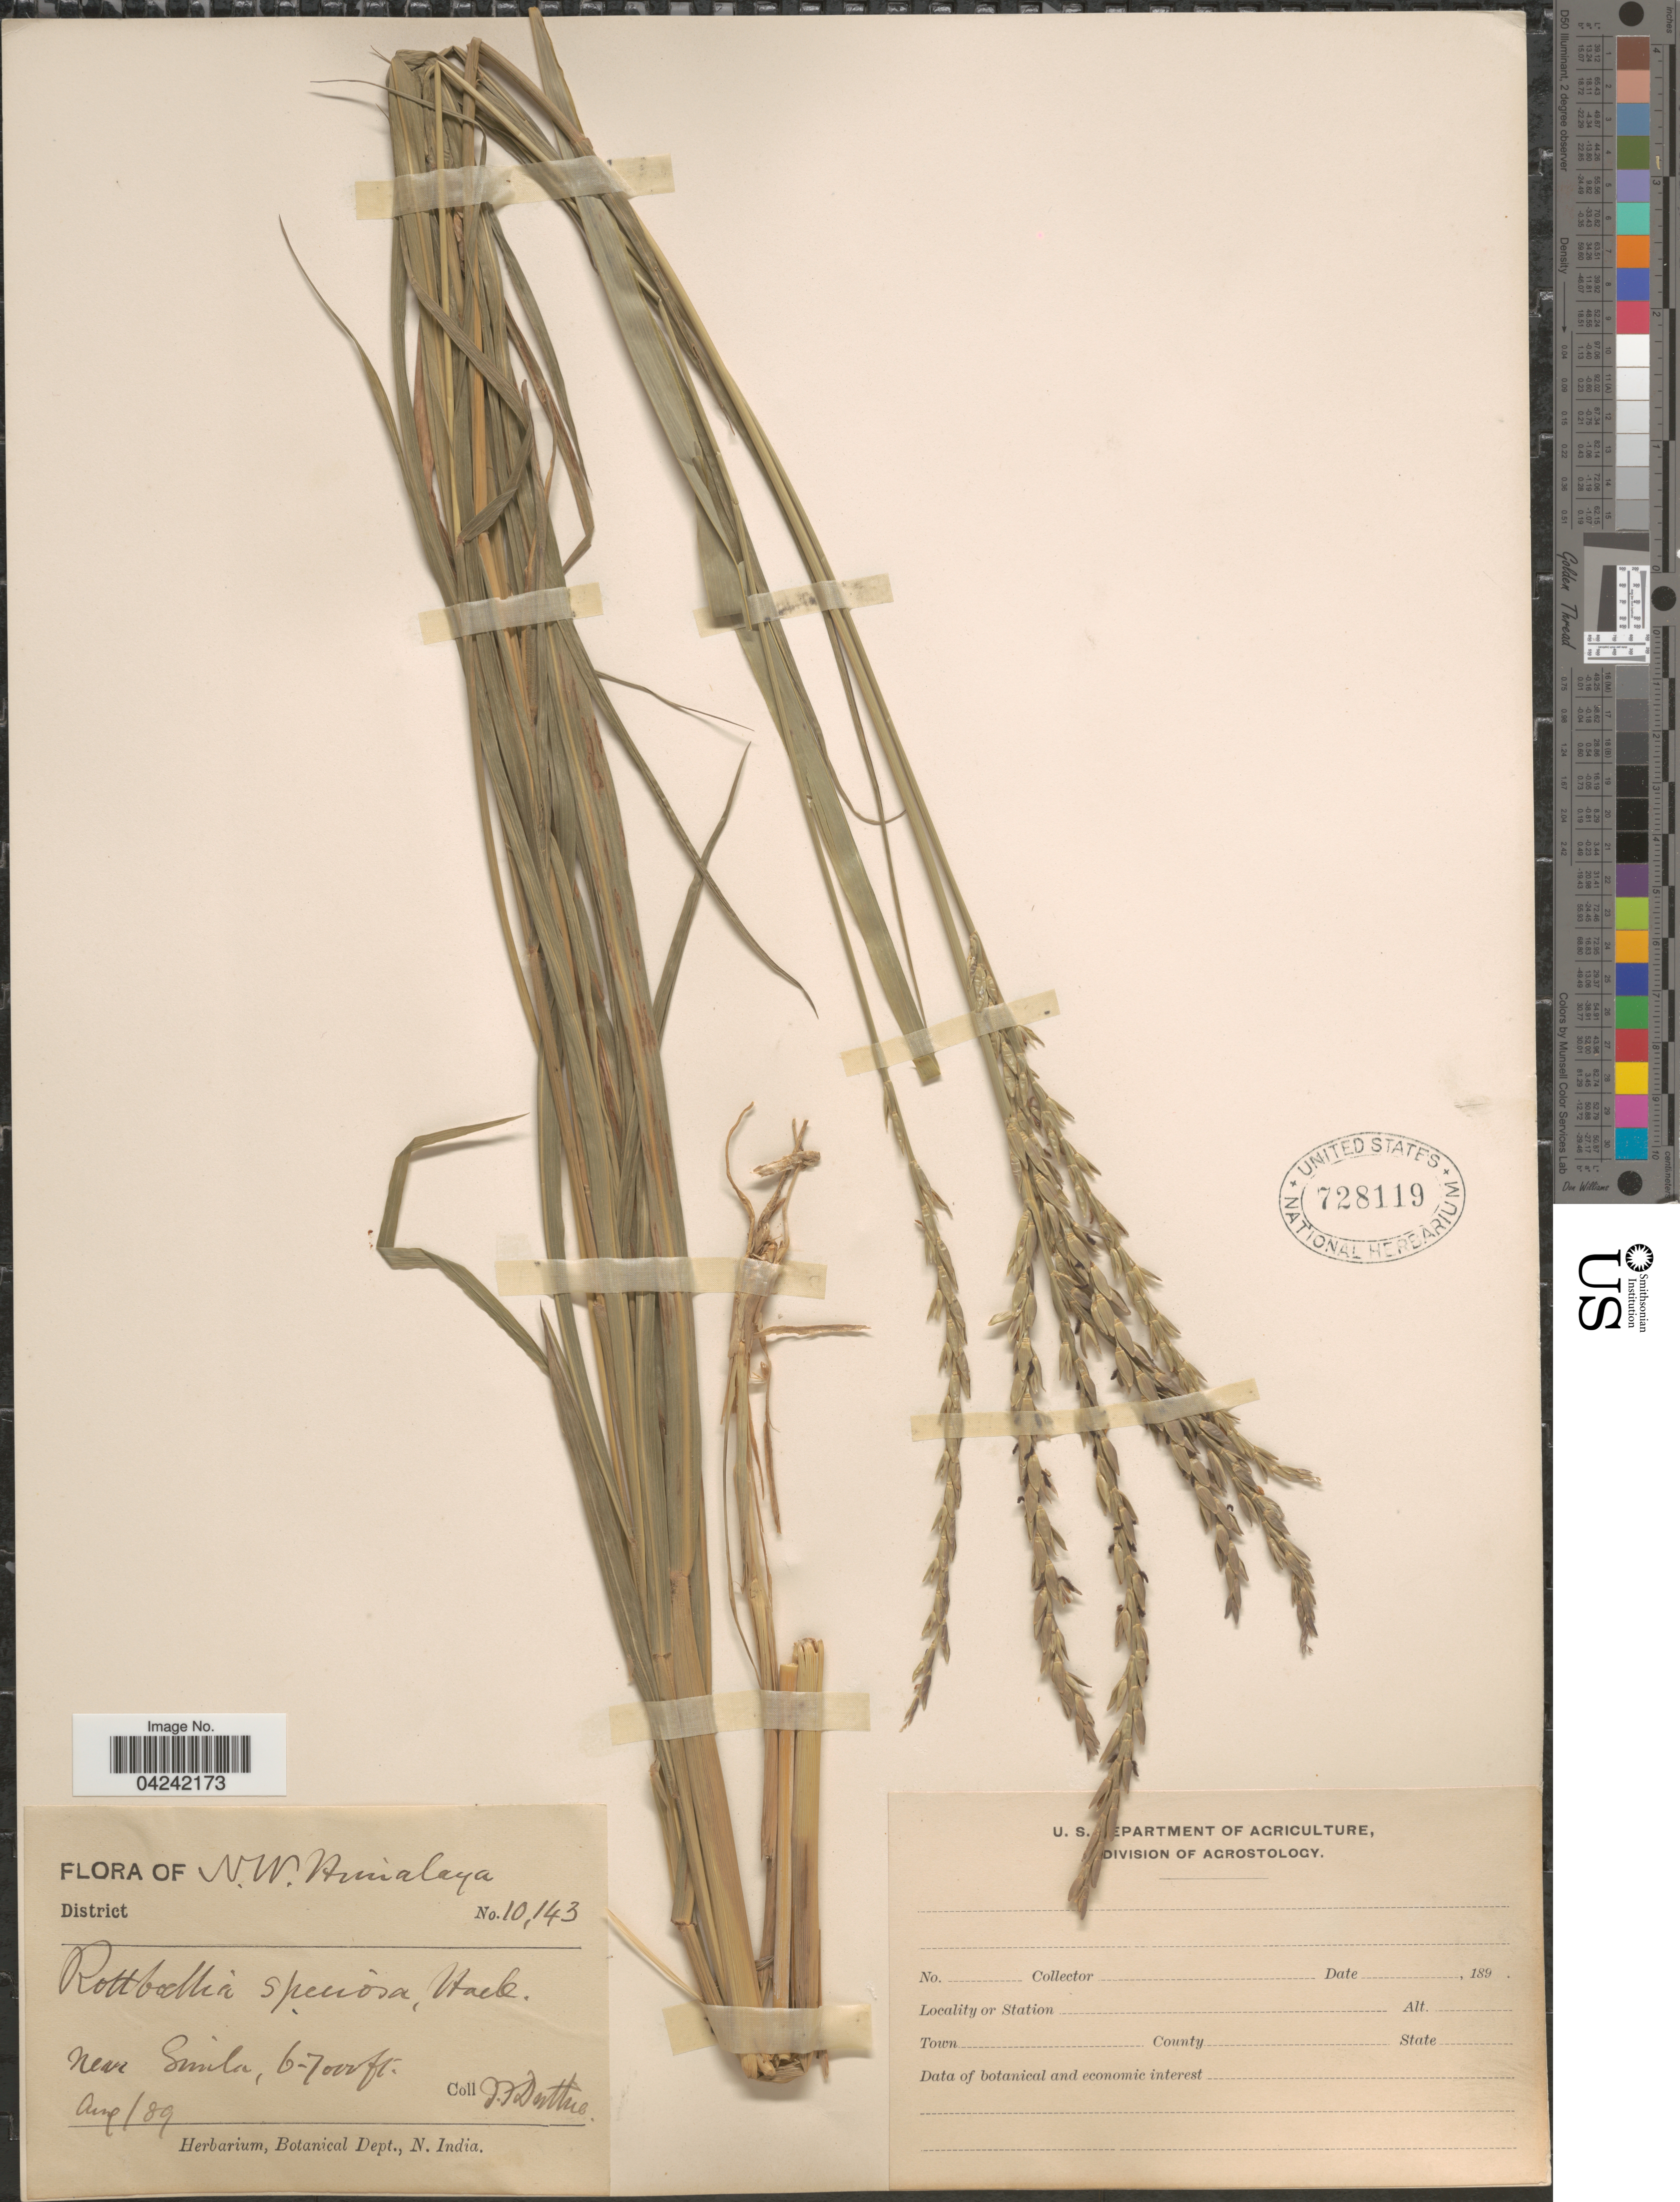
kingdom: Plantae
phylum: Tracheophyta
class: Liliopsida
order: Poales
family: Poaceae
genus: Phacelurus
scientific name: Phacelurus speciosus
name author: (Steud.) C. E. Hubb.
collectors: J. F. Duthie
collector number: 10143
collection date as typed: Transcribed d/m/y: /8/89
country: India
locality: N.W. Himalaya. Near Simla.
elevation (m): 1829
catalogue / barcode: US 728119